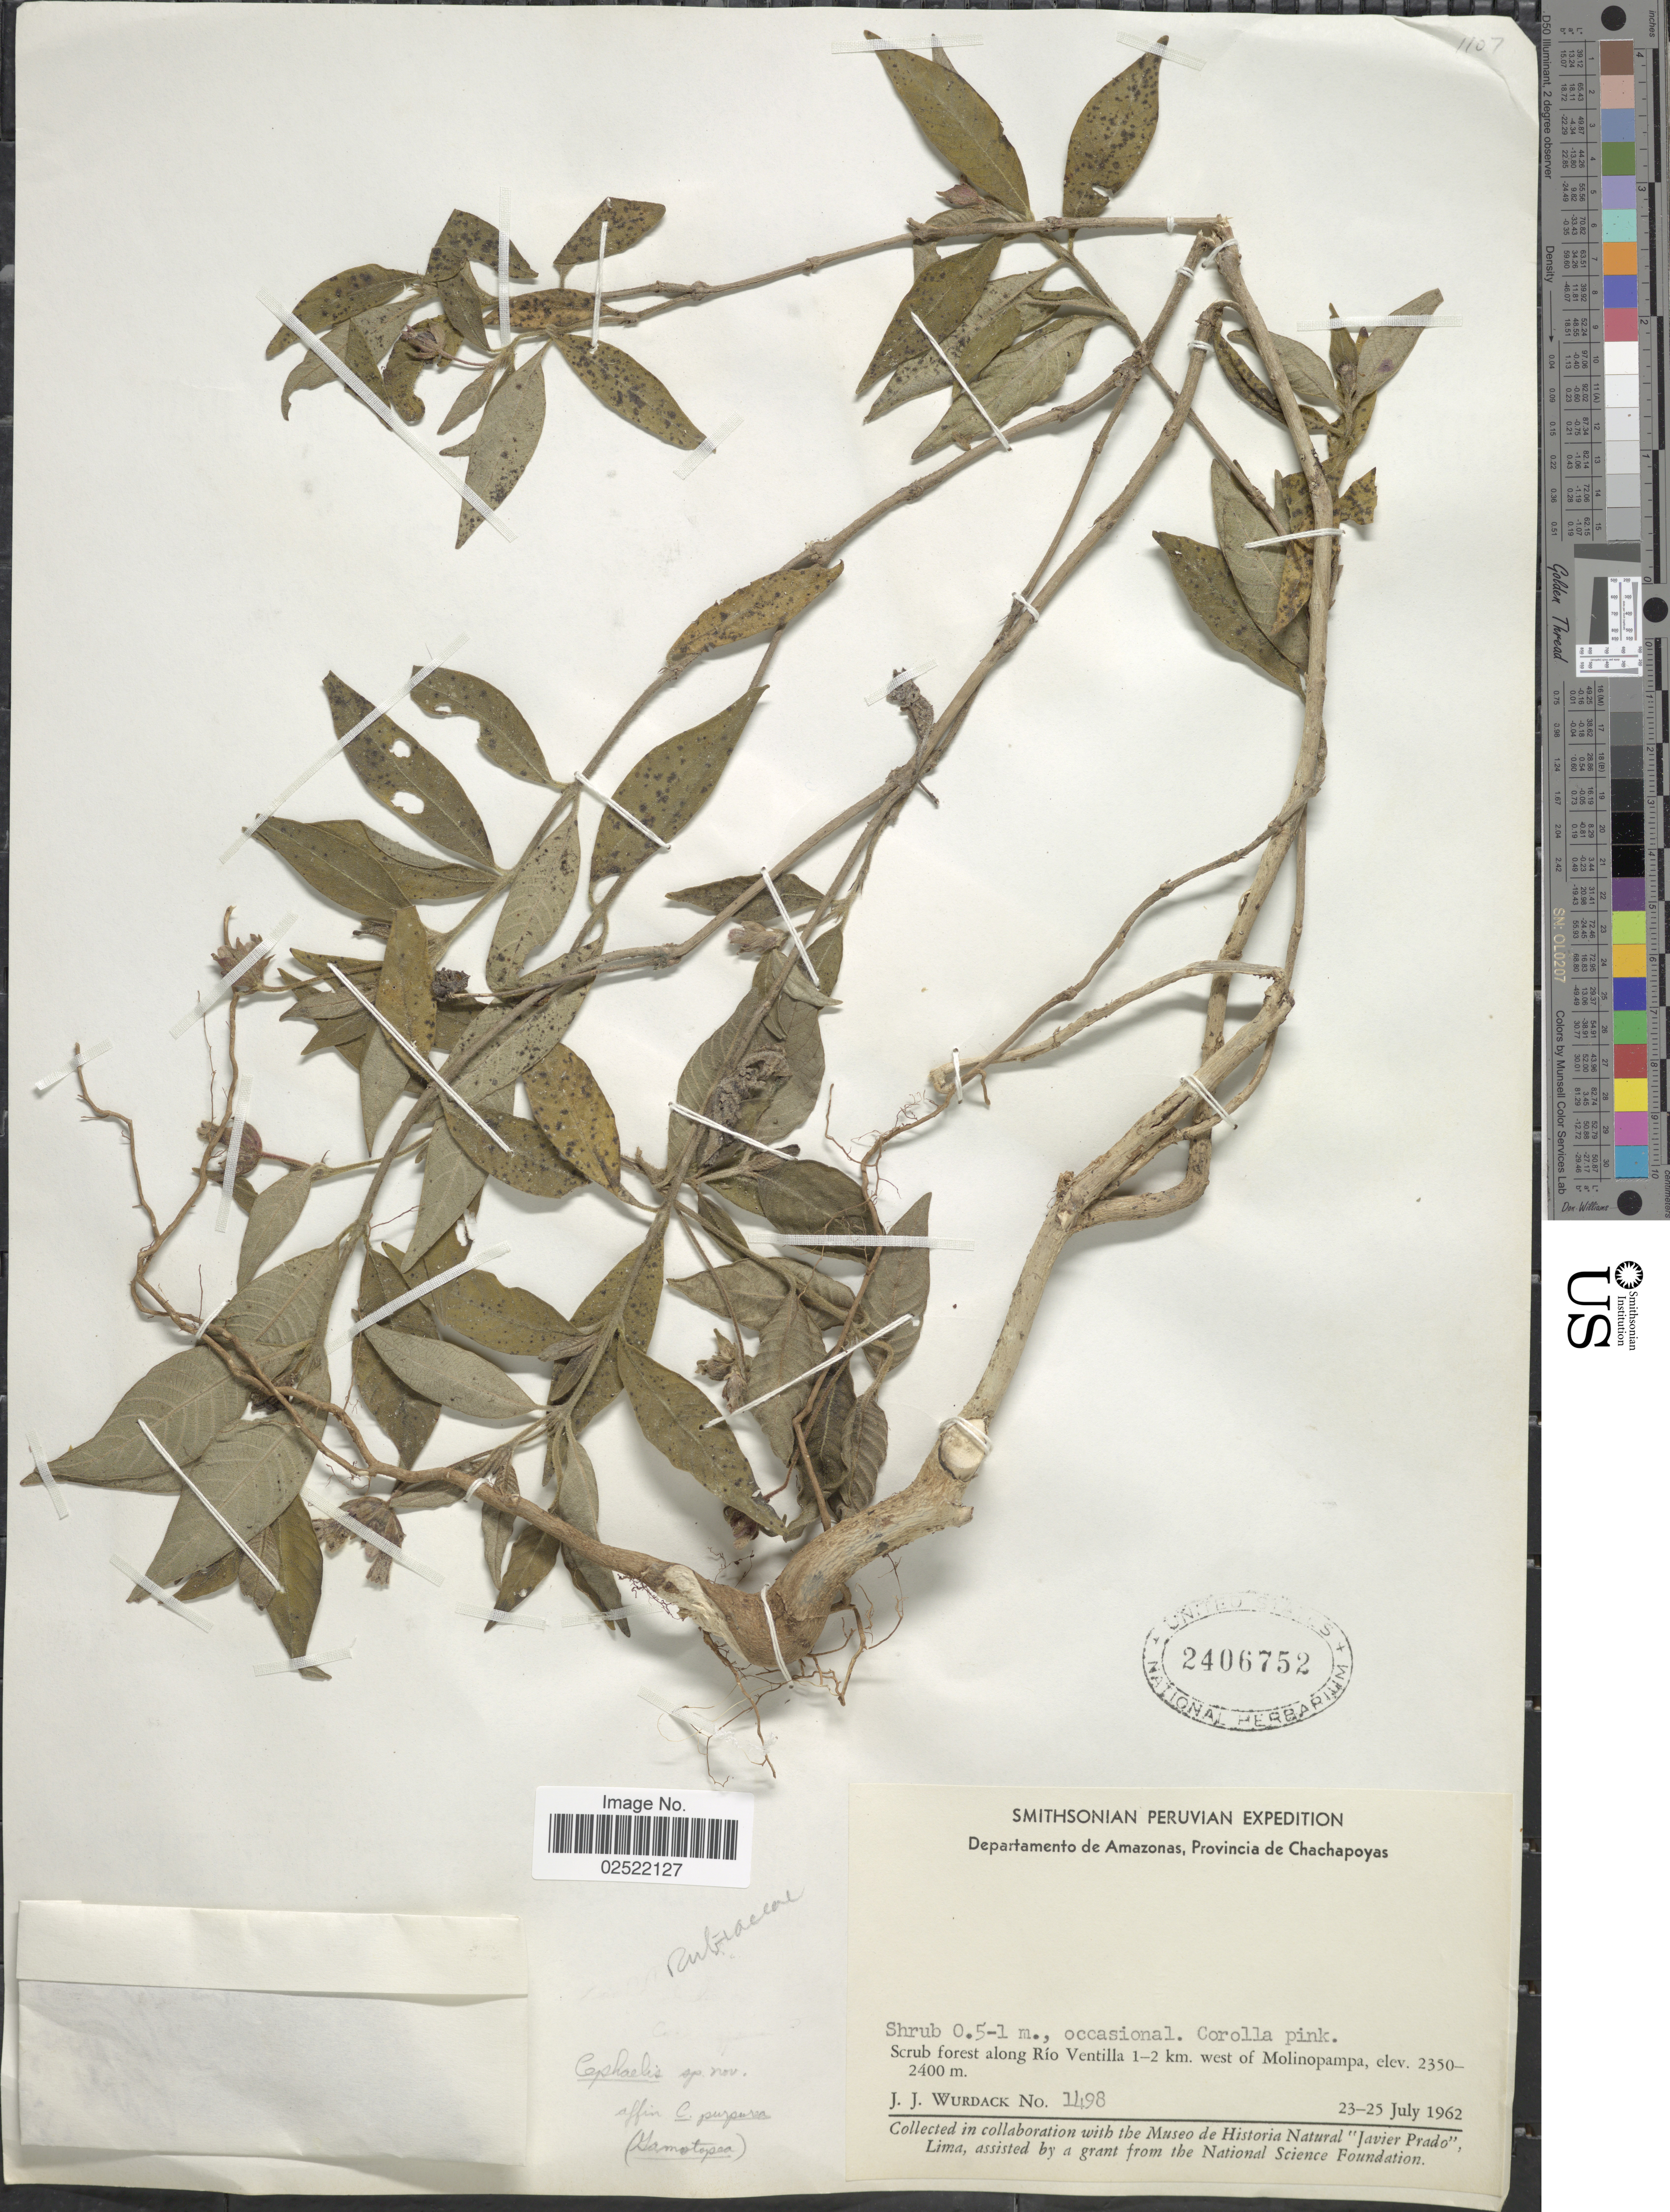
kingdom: Plantae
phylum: Tracheophyta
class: Magnoliopsida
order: Gentianales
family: Rubiaceae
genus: Psychotria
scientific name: Psychotria sp.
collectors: J. J. Wurdack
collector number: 1498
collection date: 1962-07-23/1962-07-25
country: Peru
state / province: Amazonas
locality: Departamento de Amazonas, Provincia de Chachapoyas. Scrub forest along Rio Ventilla 1-2 km. west of Molinopampa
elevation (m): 2350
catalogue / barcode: US 2406752